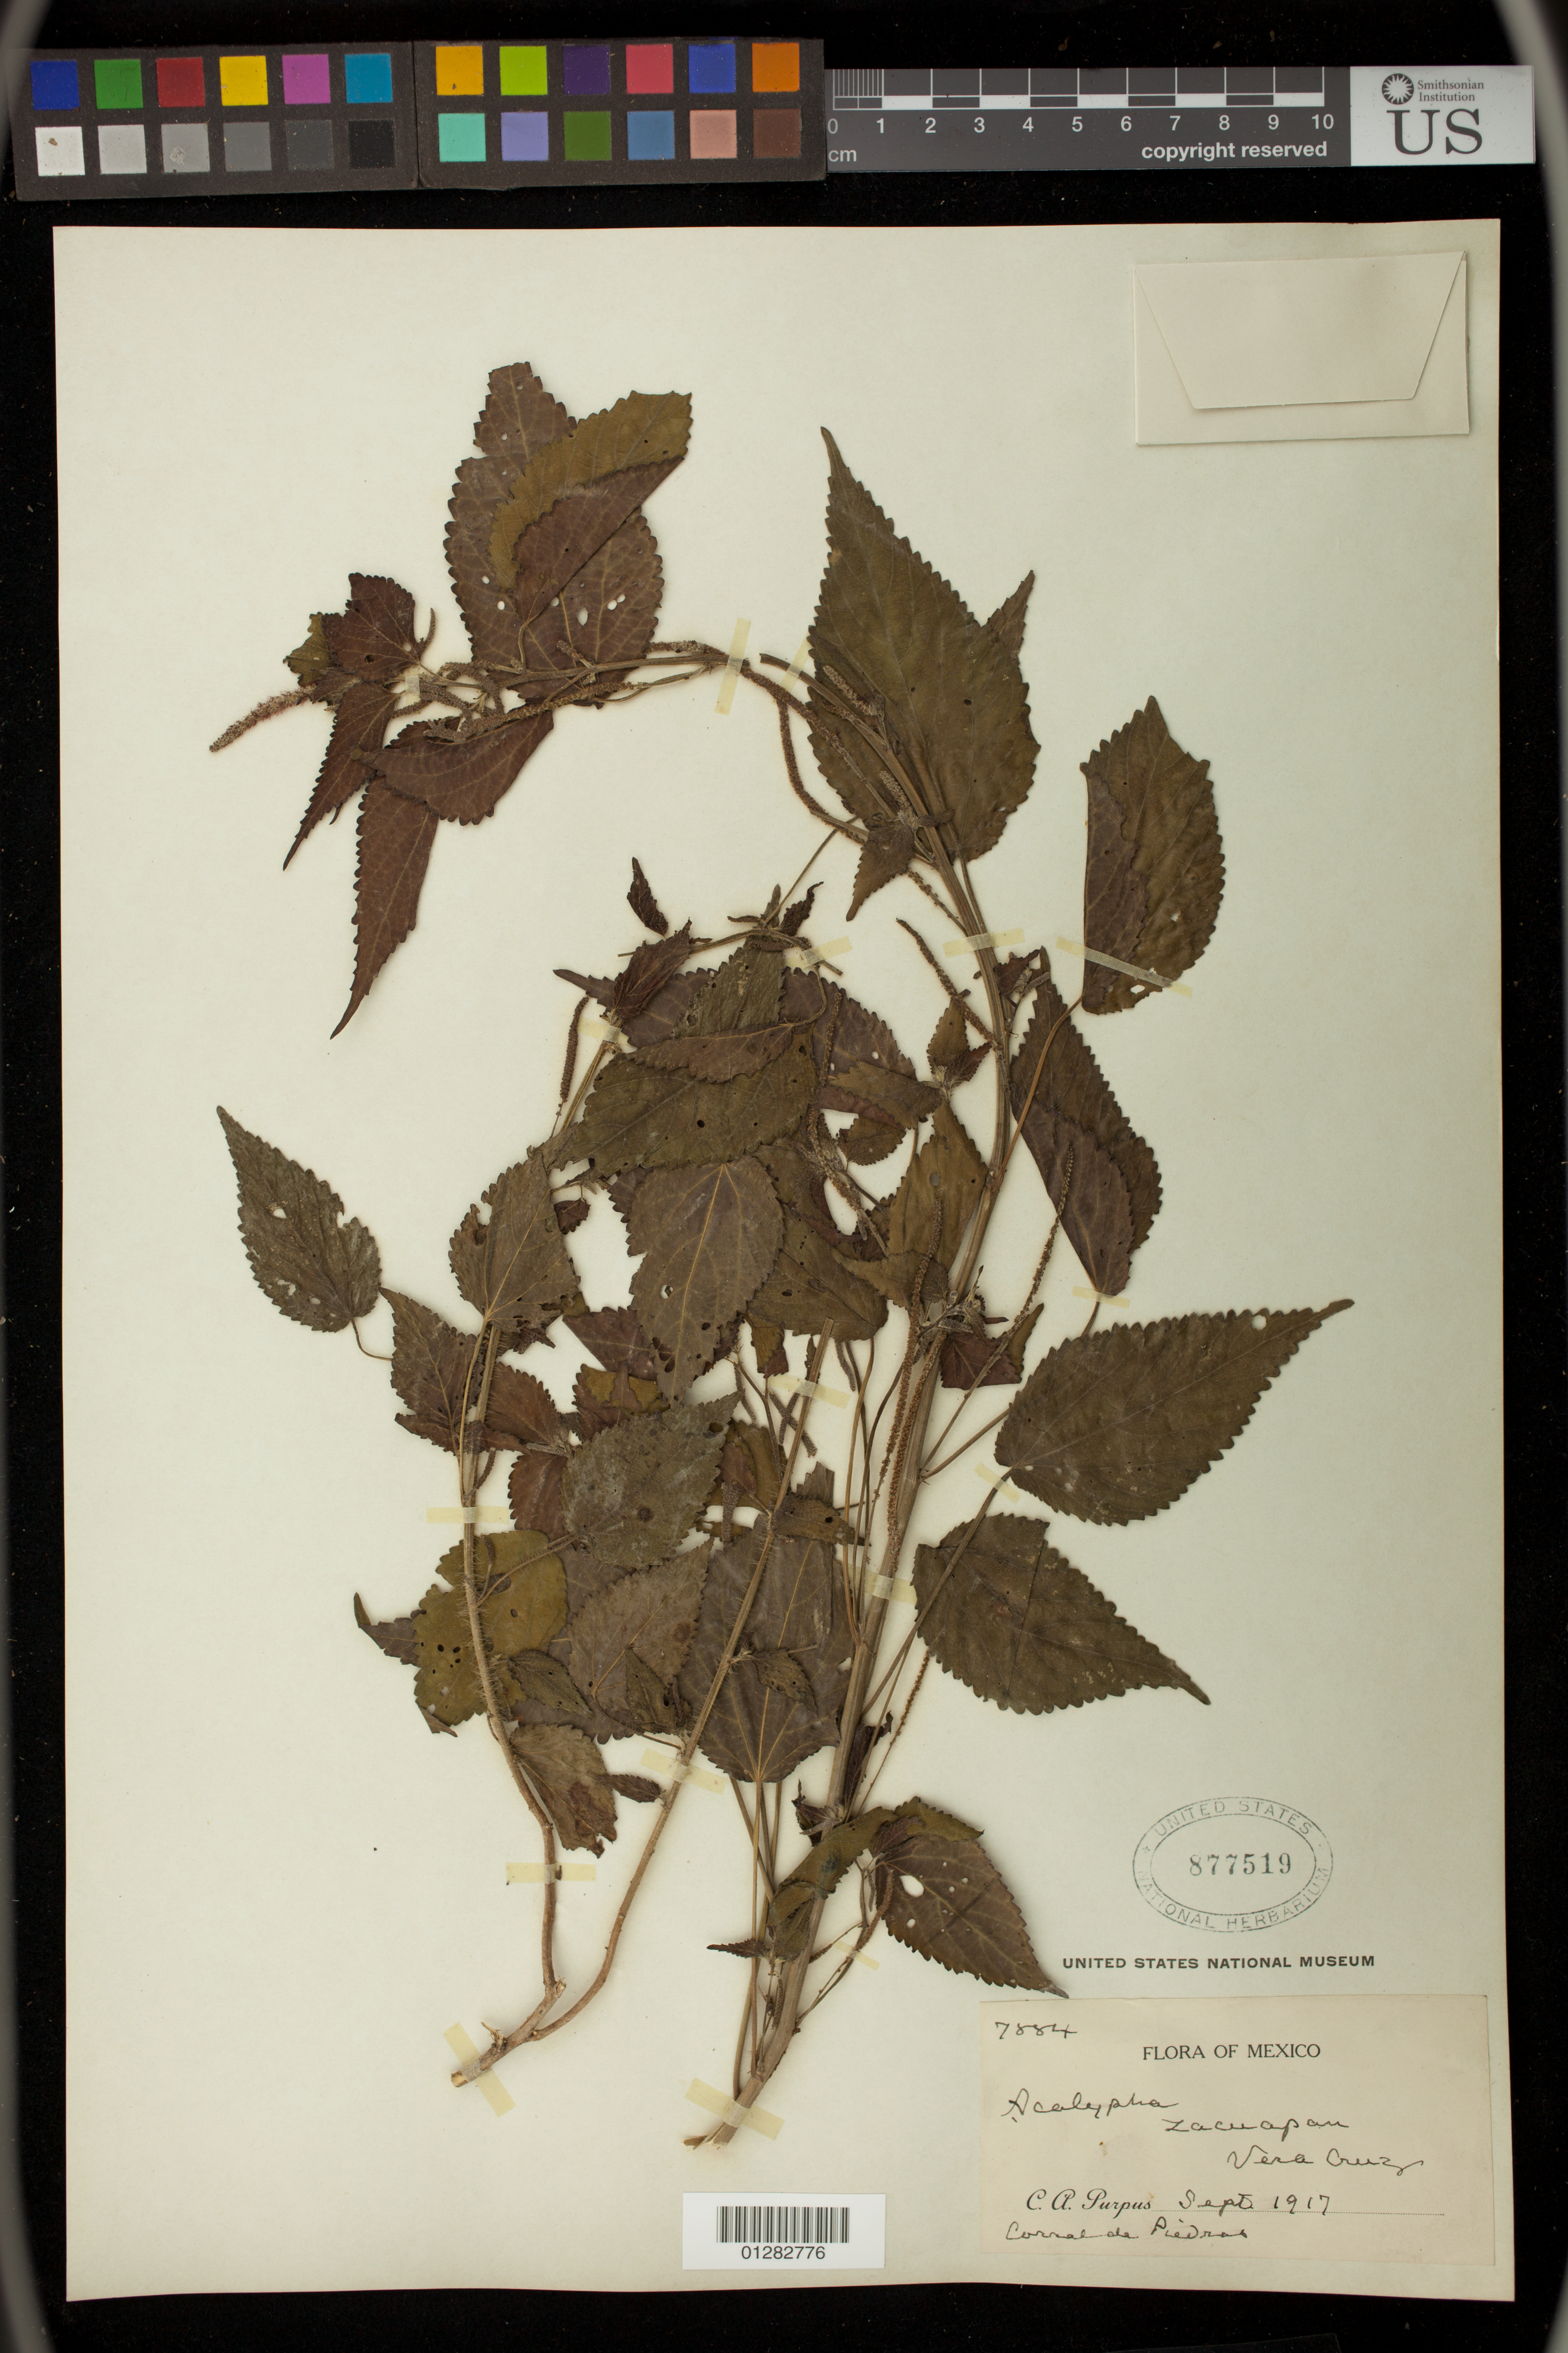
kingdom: Plantae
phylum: Tracheophyta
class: Magnoliopsida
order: Malpighiales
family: Euphorbiaceae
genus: Acalypha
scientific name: Acalypha sp.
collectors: C. A. Purpus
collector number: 7884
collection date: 1917-09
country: Mexico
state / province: Veracruz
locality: Corral de Piedras, Zacuapan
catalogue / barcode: US 877519